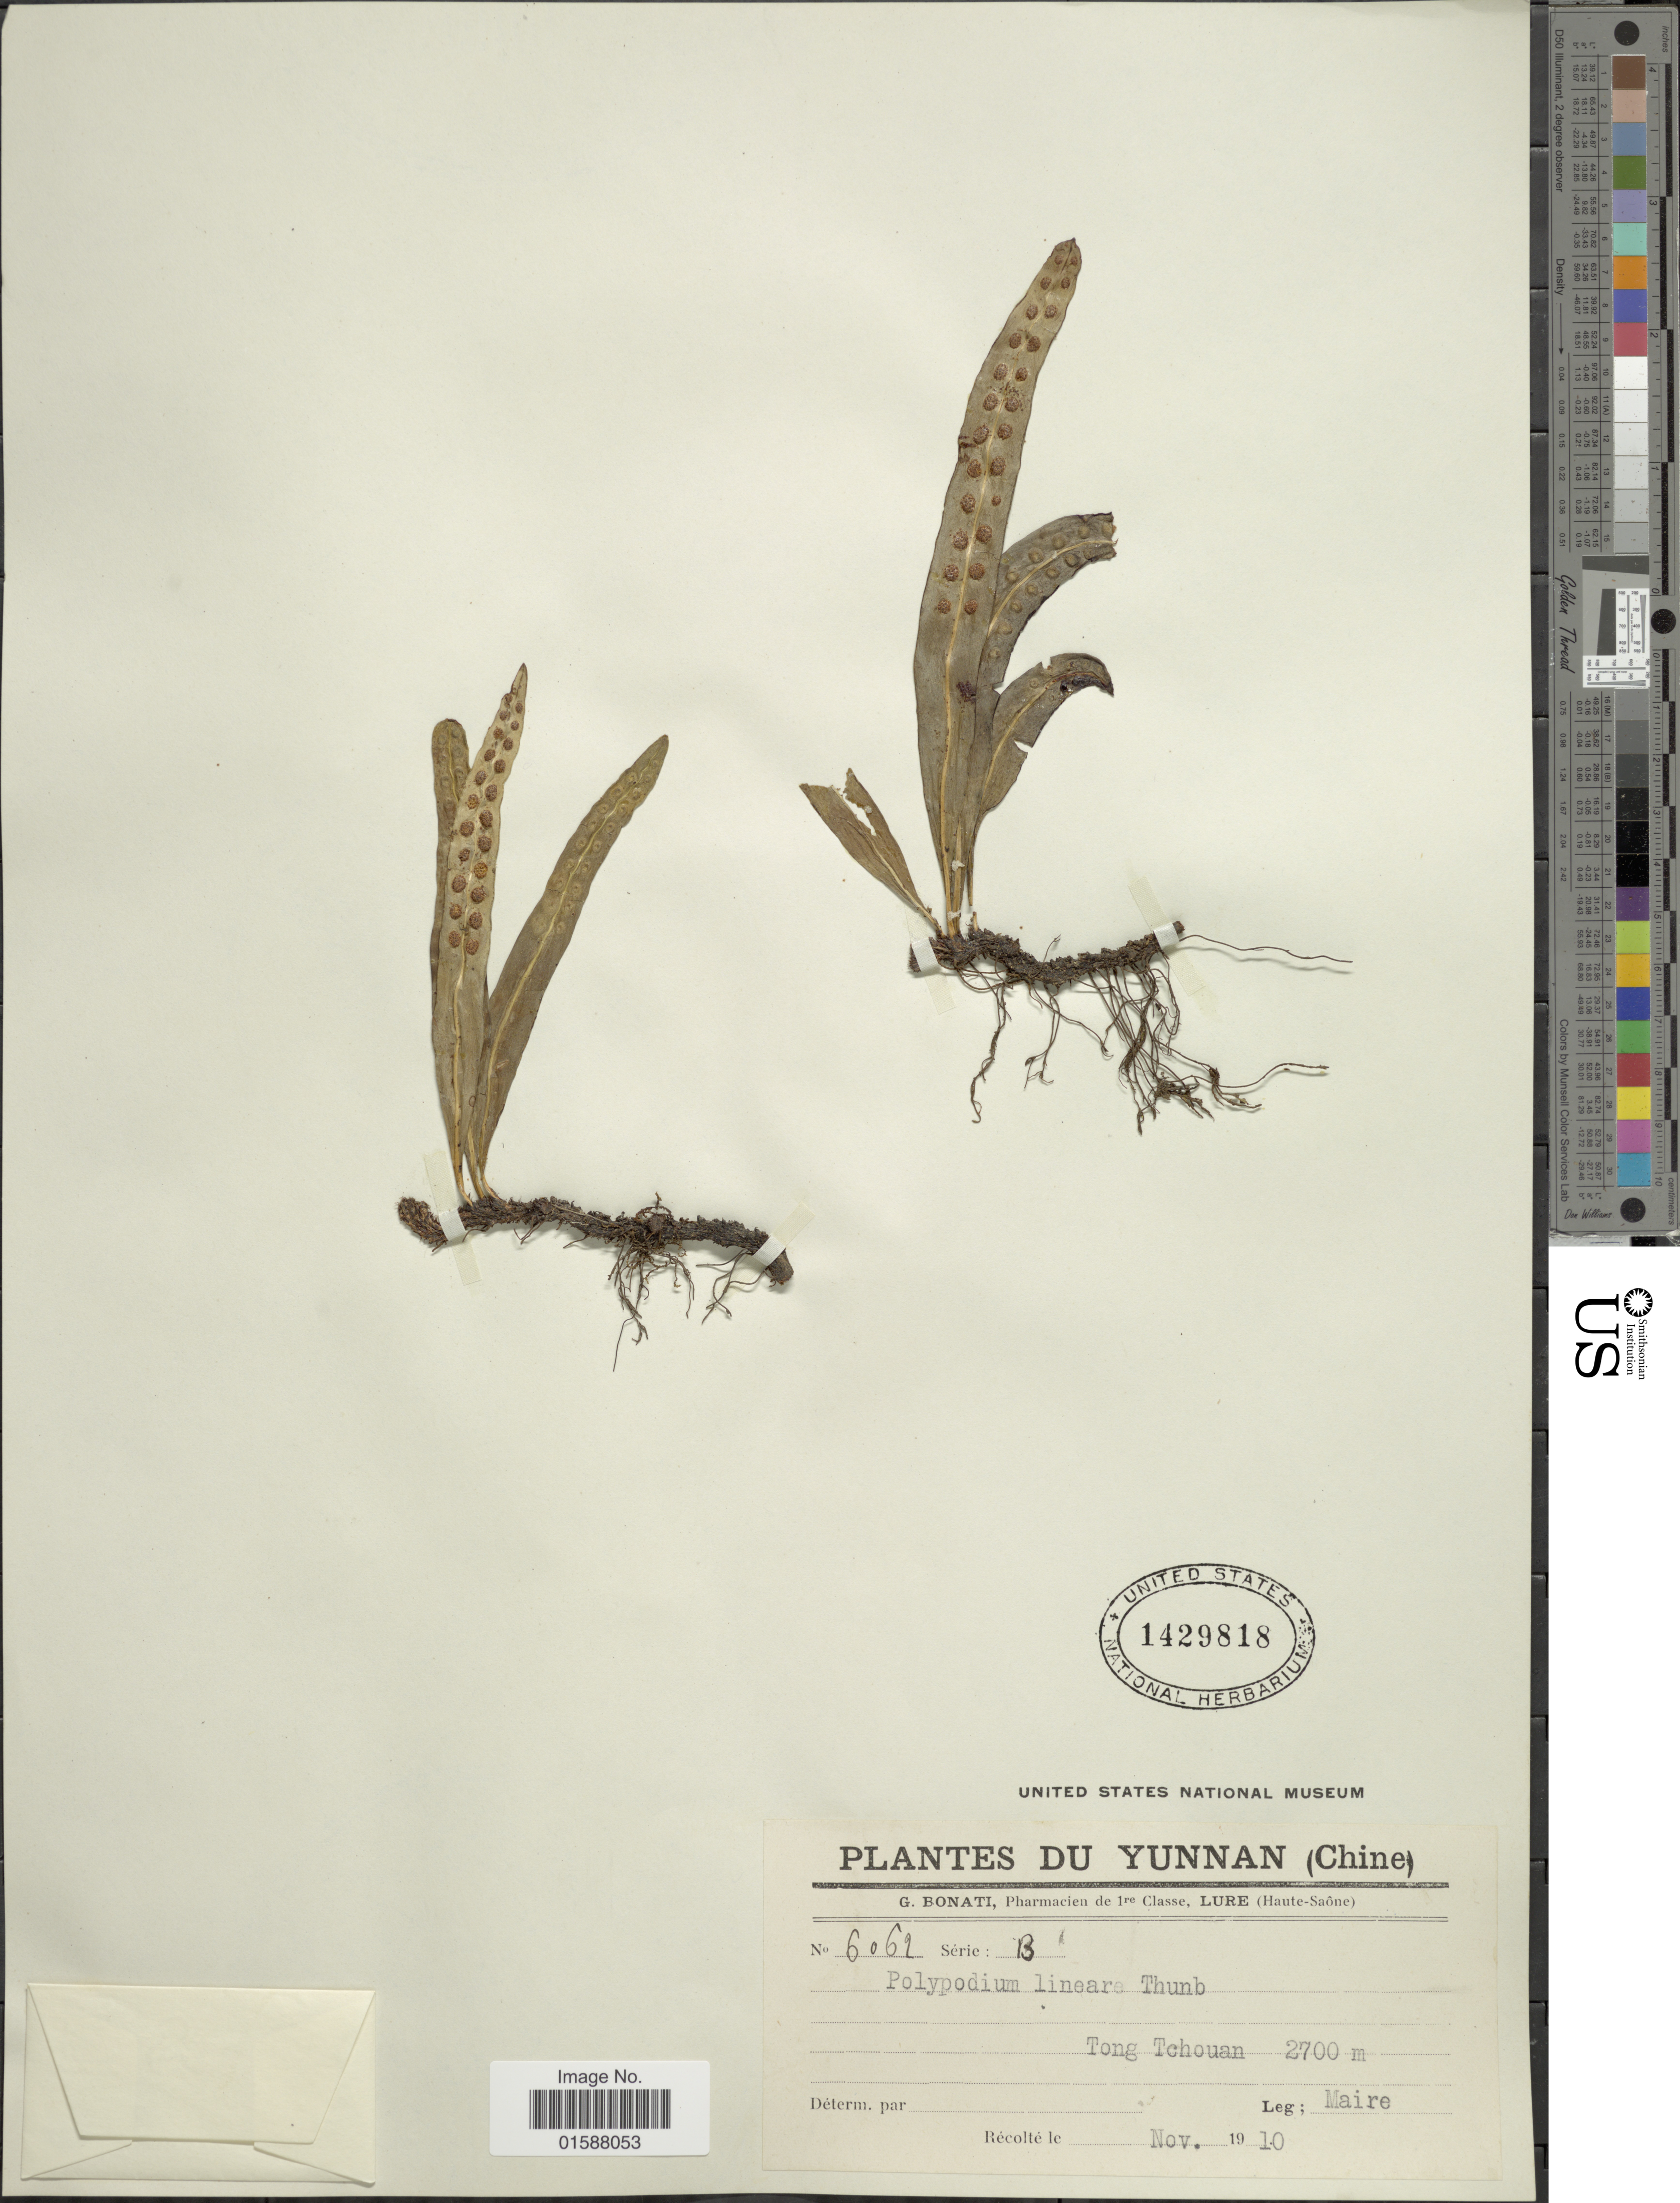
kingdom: Plantae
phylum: Tracheophyta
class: Polypodiopsida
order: Polypodiales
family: Polypodiaceae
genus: Lepisorus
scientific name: Lepisorus thunbergianus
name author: (Kaulf.) Ching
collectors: Maire, --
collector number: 6062B*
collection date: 1910-11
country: China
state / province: Yunnan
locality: Tong Tchouan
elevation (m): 2700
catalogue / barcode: US 1429818